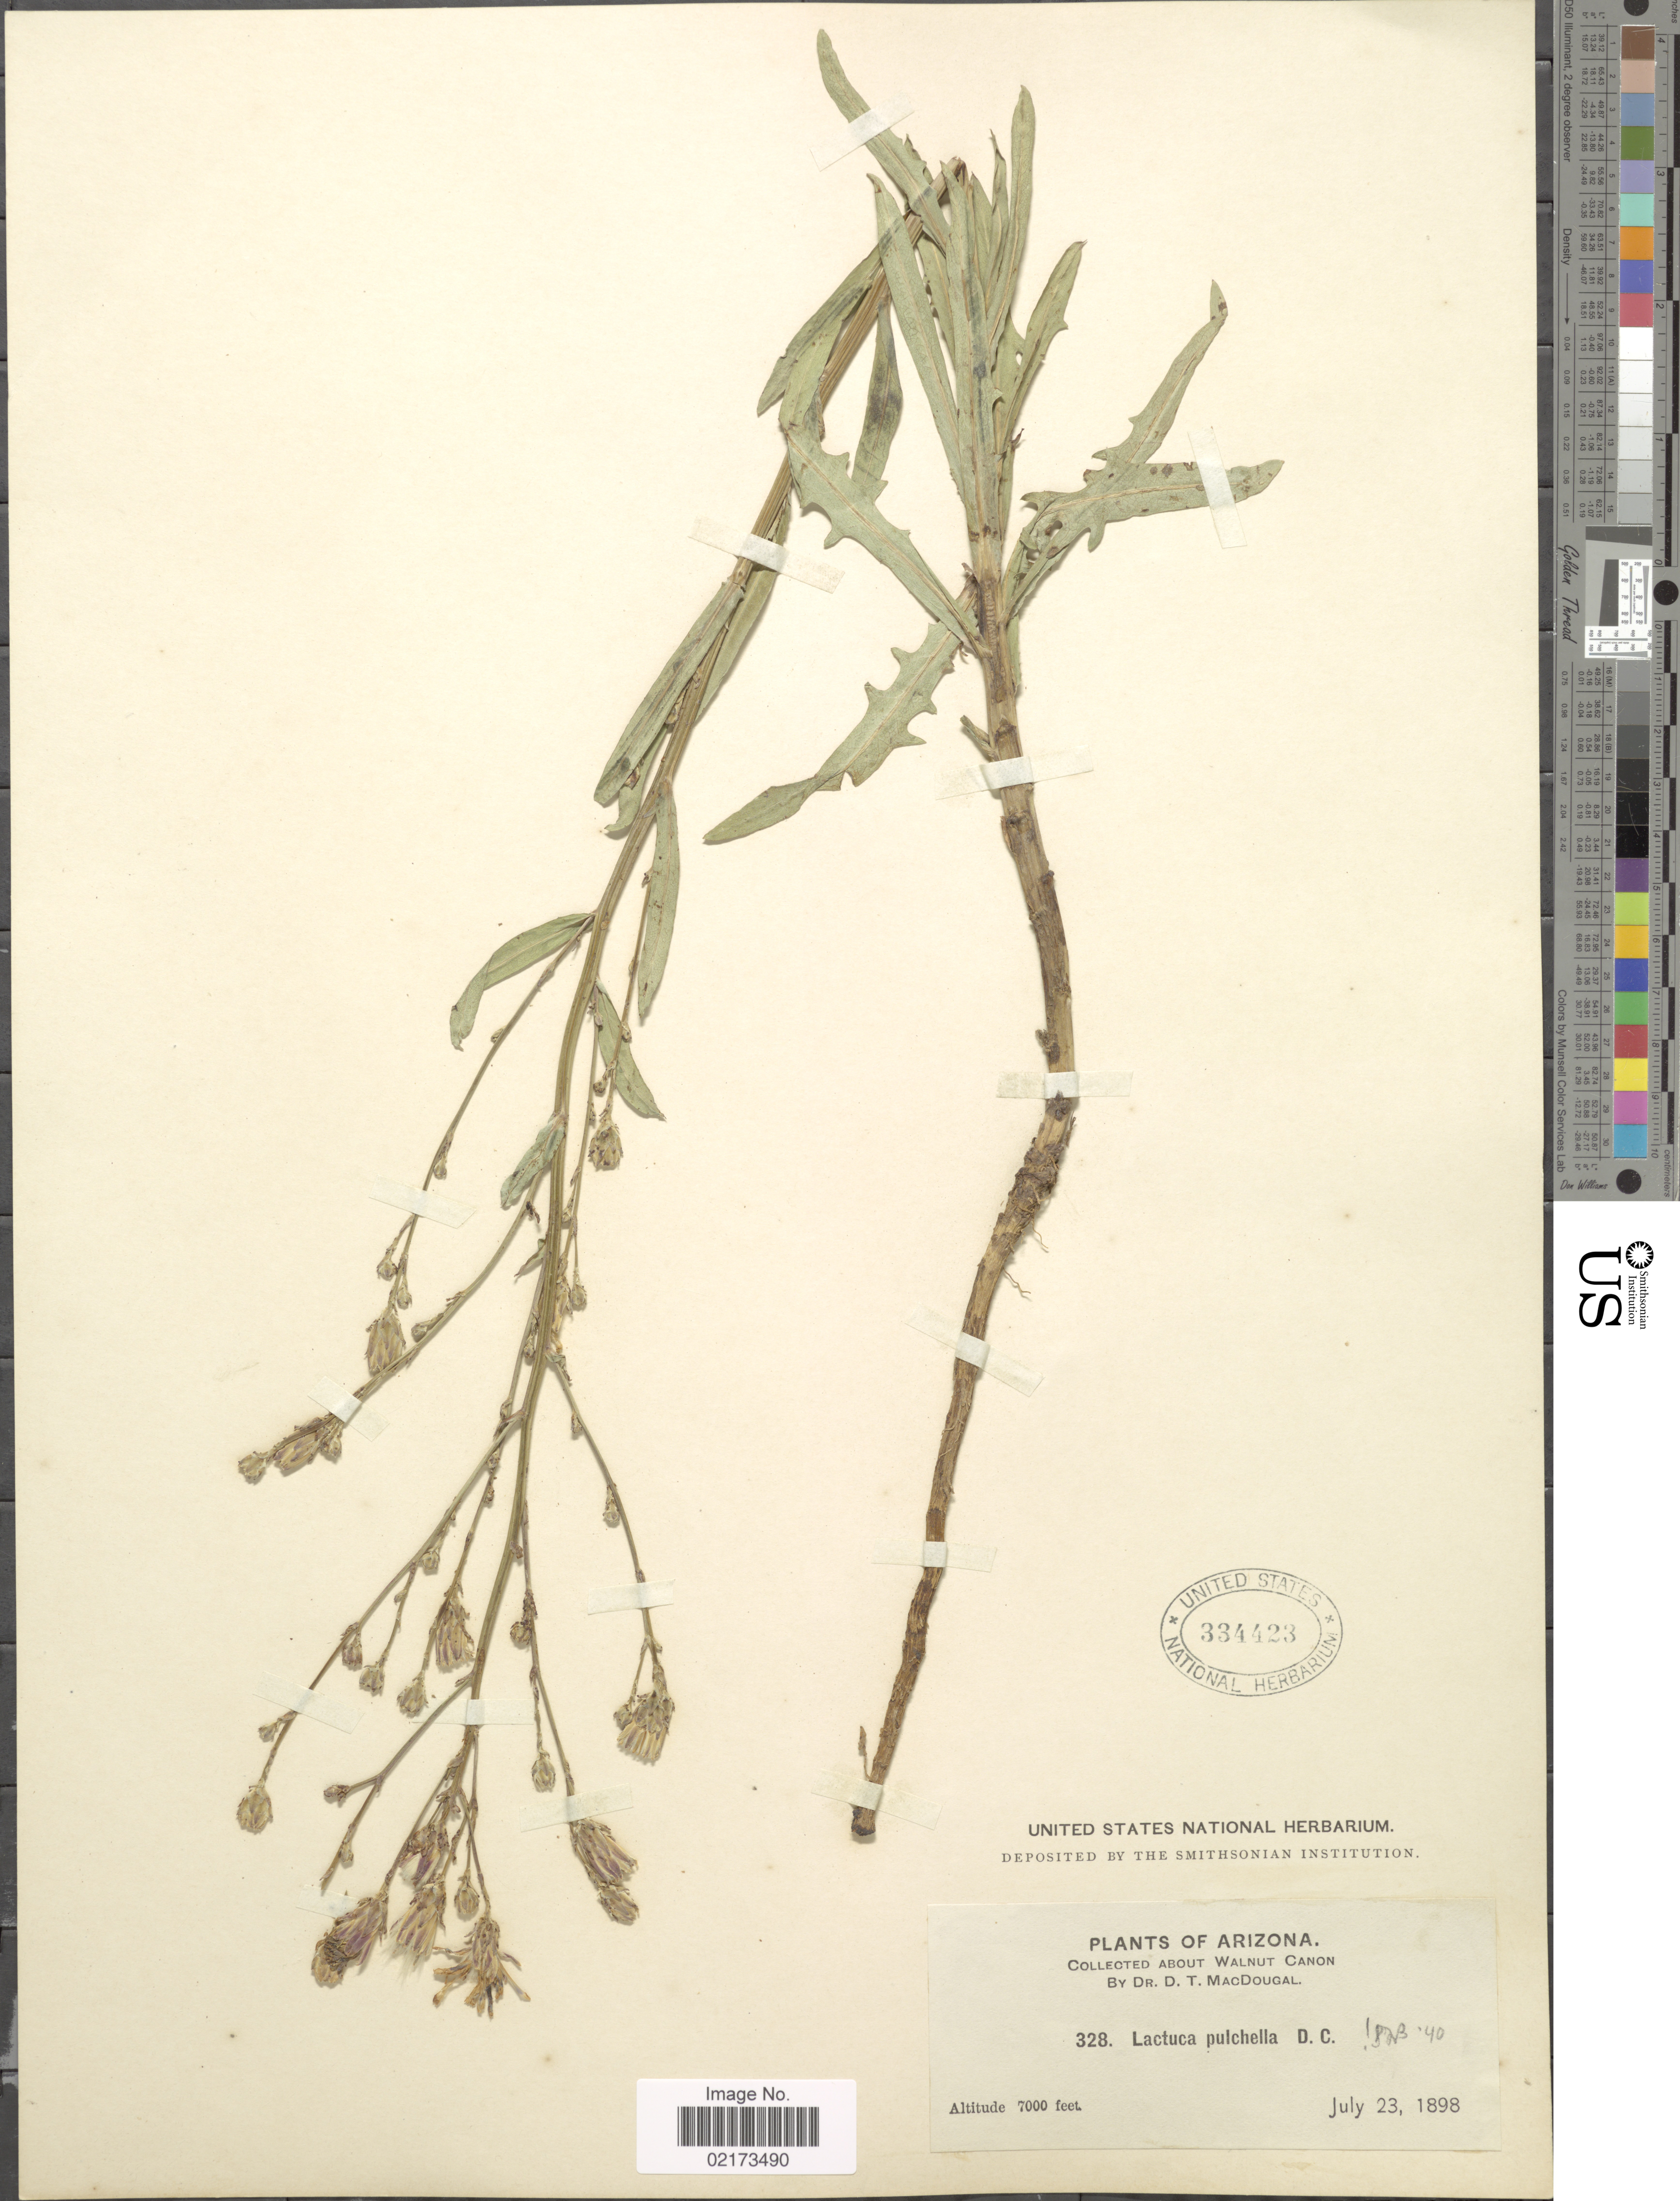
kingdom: Plantae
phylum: Tracheophyta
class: Magnoliopsida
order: Asterales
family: Asteraceae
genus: Lactuca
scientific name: Lactuca tatarica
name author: (L.) C.A. Mey.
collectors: D. T. MacDougal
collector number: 328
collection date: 1898-07-23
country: United States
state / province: Arizona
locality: About Walnut Canon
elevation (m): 2134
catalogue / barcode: US 334423